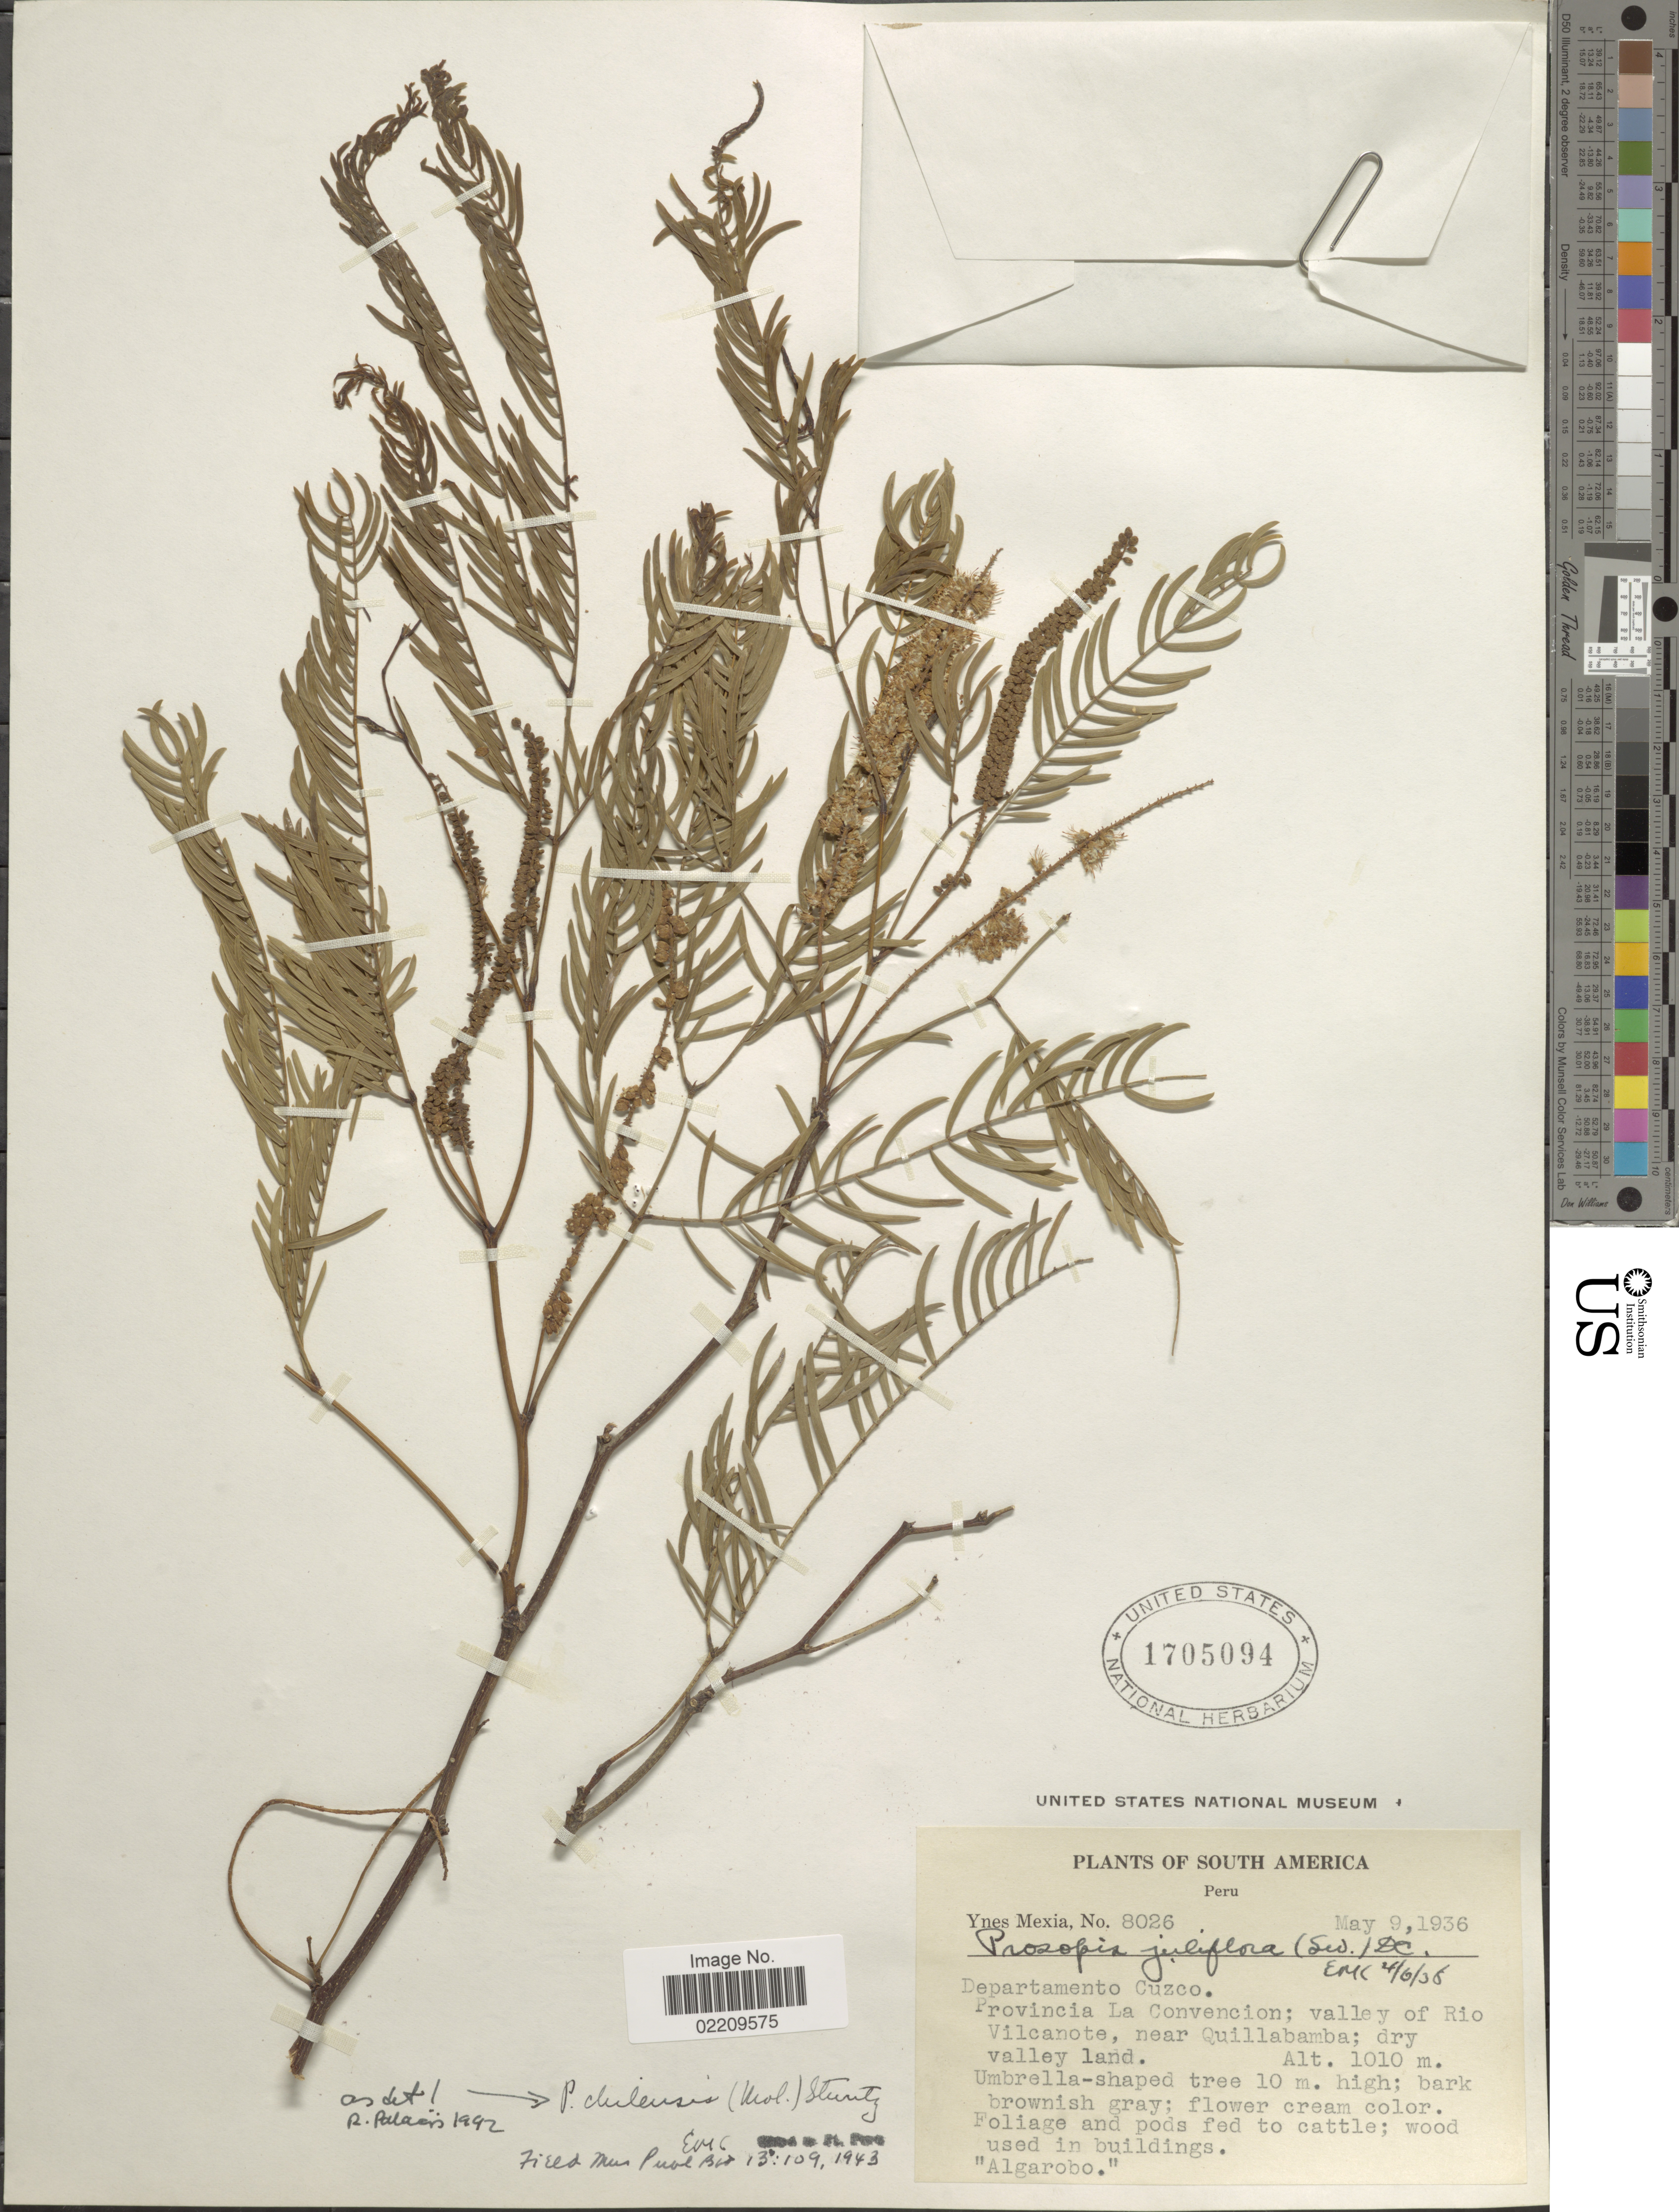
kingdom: Plantae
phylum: Tracheophyta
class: Magnoliopsida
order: Fabales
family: Fabaceae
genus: Neltuma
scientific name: Neltuma chilensis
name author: (Molina) C. E. Hughes & G.P. Lewis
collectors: Y. Mexia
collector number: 8026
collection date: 1936-05-09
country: Peru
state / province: Cusco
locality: Departamento Cuzco. Provincia La Convencion; valley of Rio Vilcanote, near Quillabamba; dry valley land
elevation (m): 1010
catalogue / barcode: US 1705094